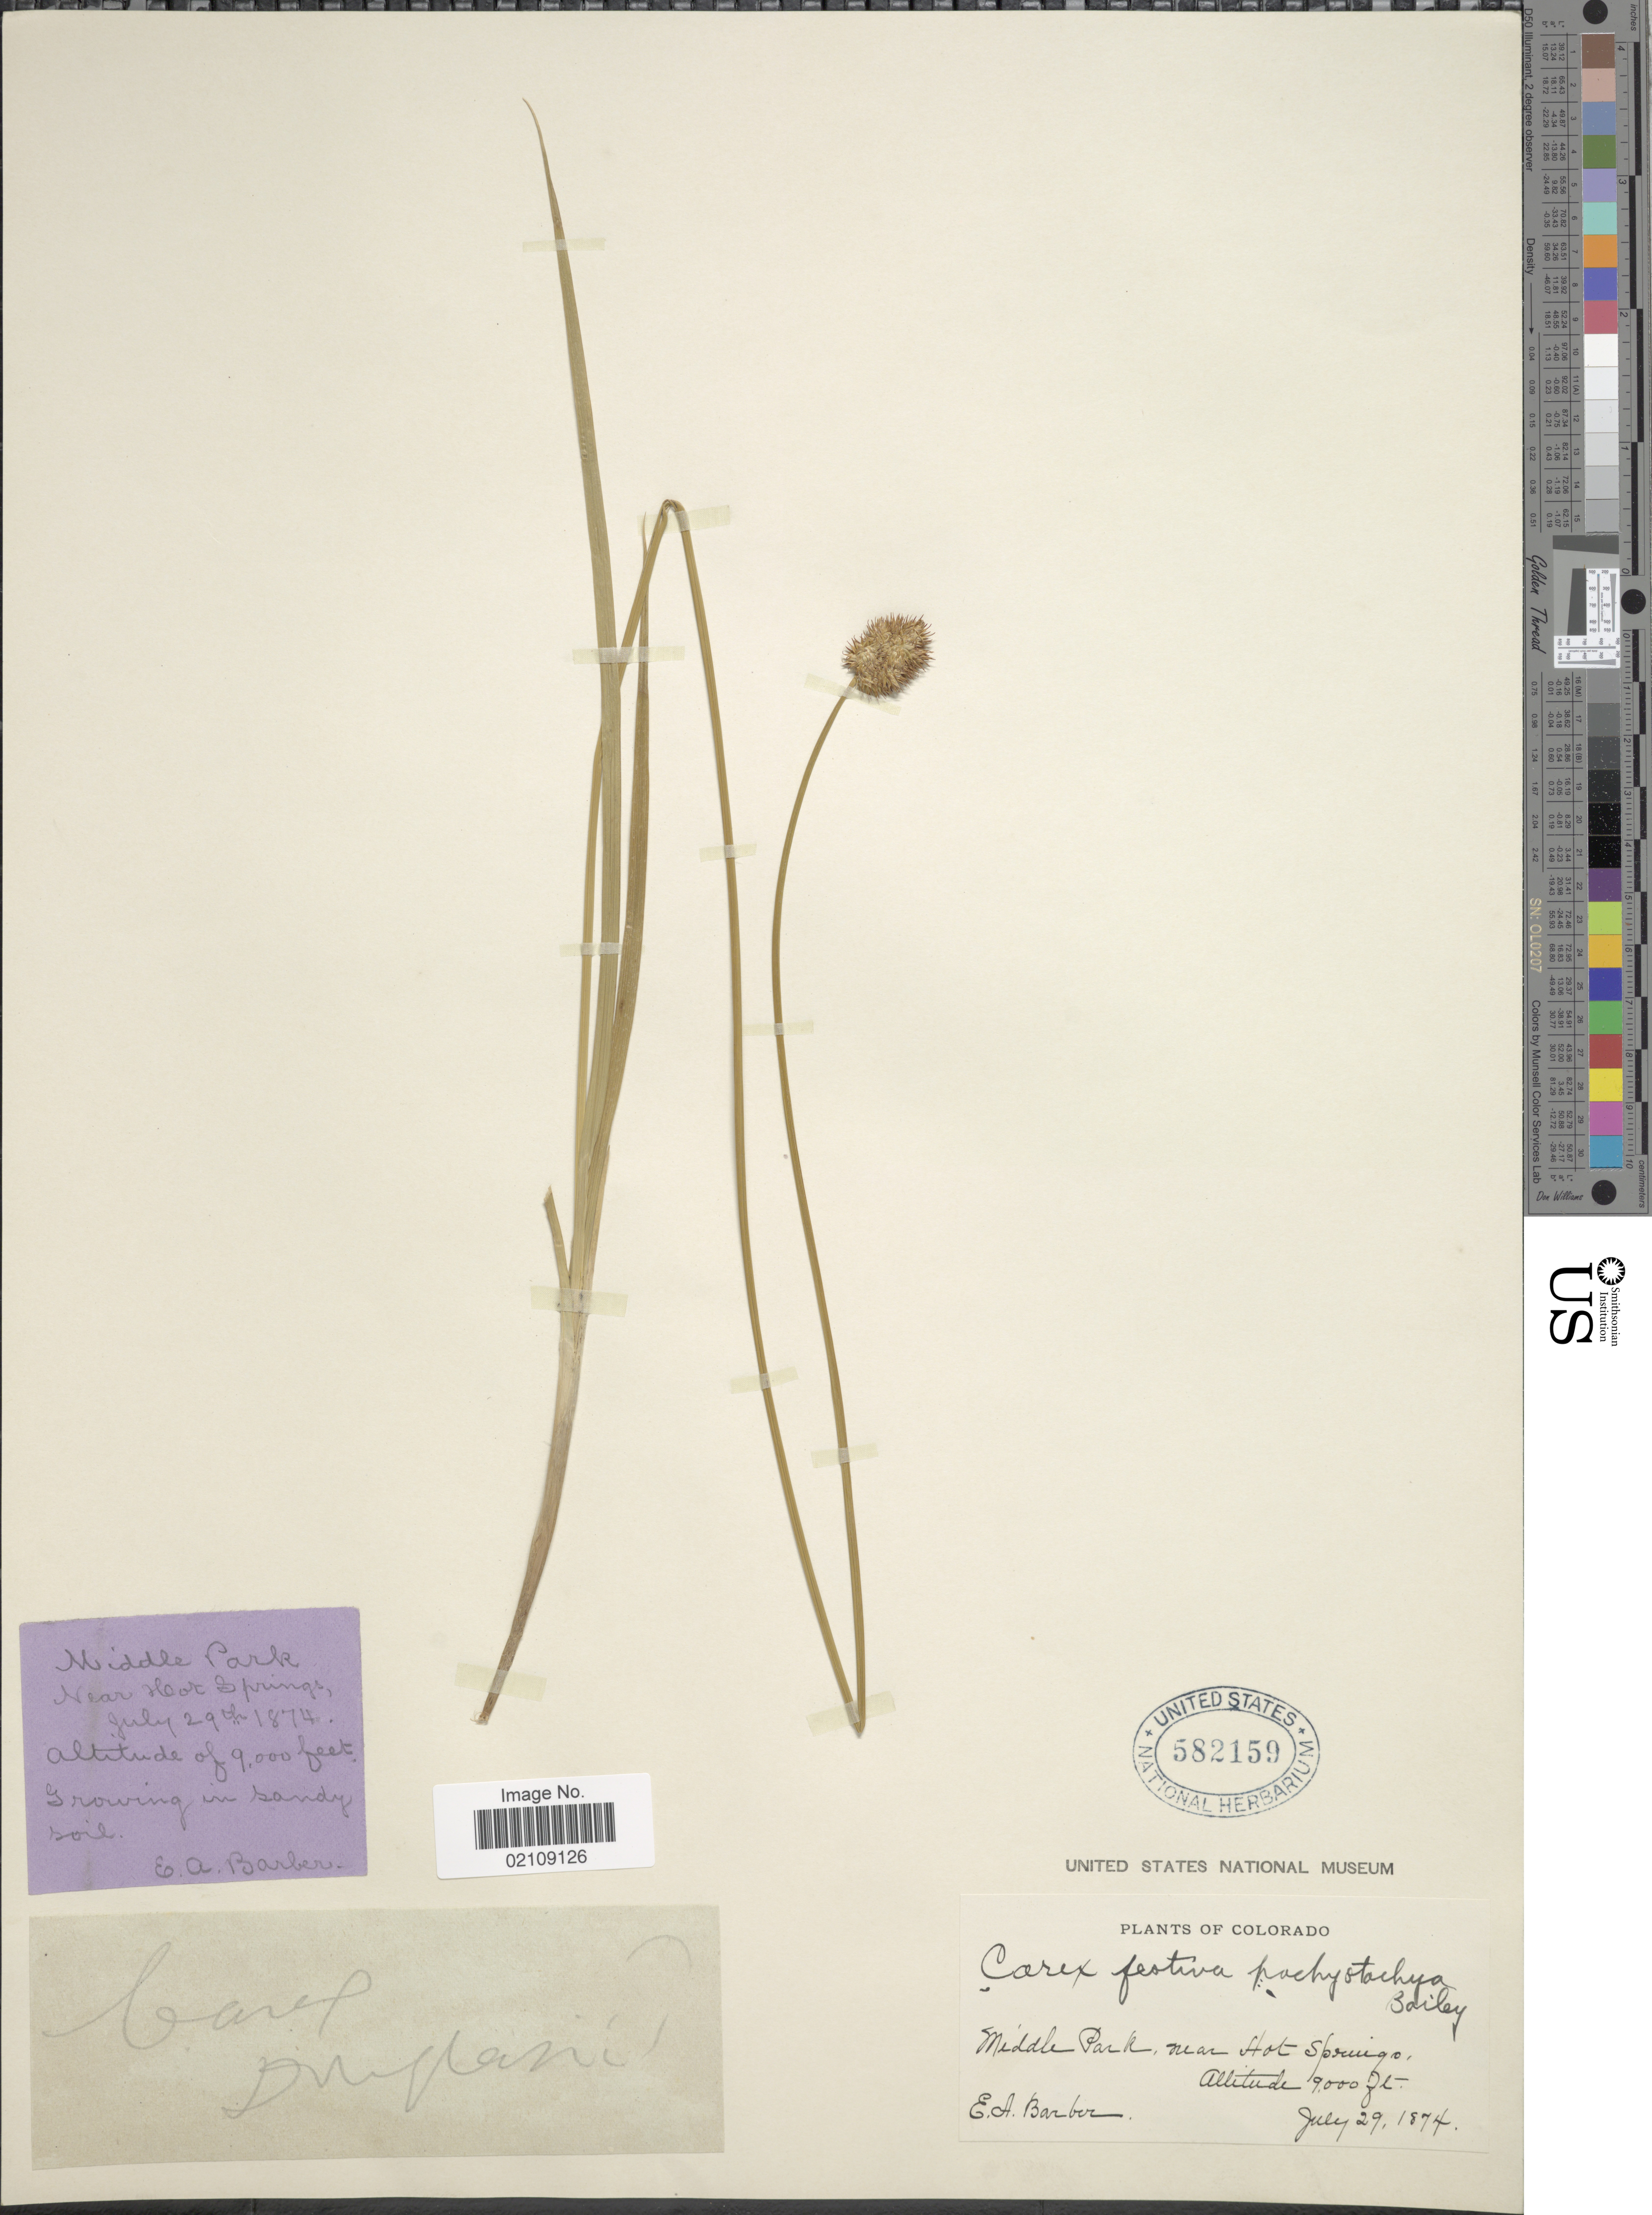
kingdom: Plantae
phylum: Tracheophyta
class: Liliopsida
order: Poales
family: Cyperaceae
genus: Carex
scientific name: Carex pachystachya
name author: Cham. ex Steud.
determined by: Strong, Mark T., (BOT), Smithsonian Institution - National Museum of Natural History (UNITED STATES)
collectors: E. Barber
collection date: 1874-07-29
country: United States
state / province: Colorado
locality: Middle Park, Near Hot Springs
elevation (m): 2743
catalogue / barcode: US 582159